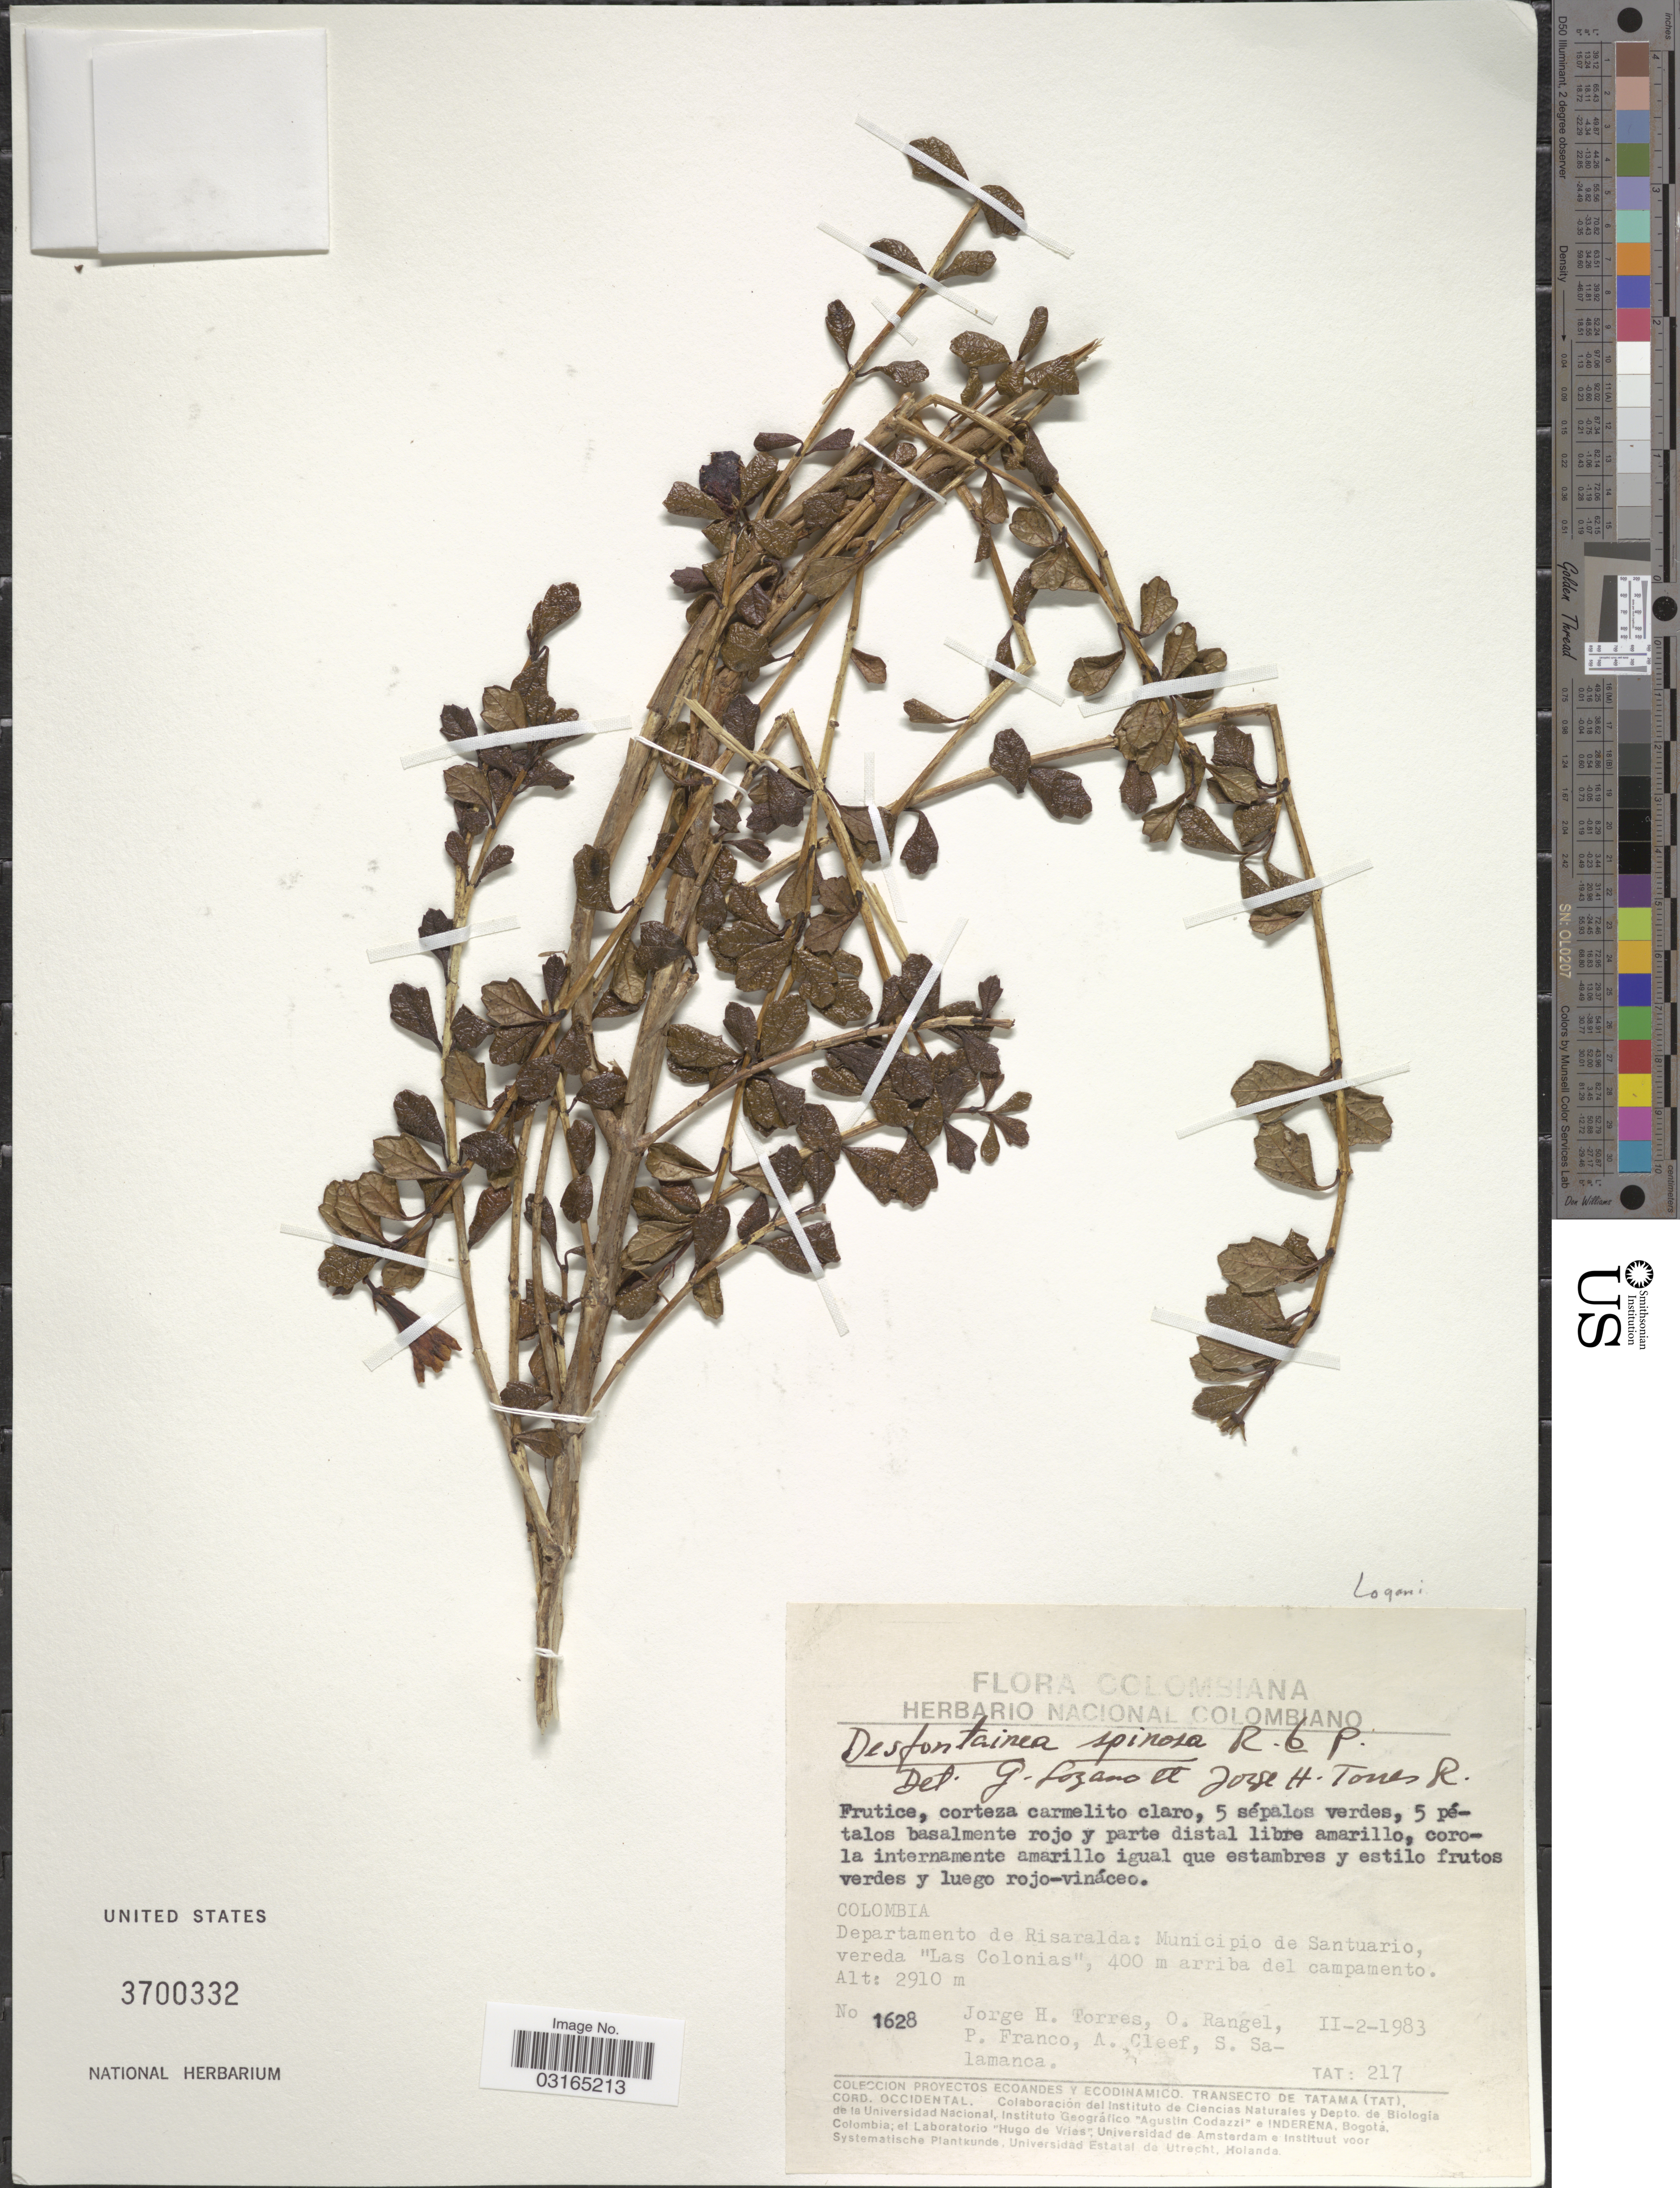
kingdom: Plantae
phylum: Tracheophyta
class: Magnoliopsida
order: Bruniales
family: Columelliaceae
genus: Desfontainia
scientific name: Desfontainia spinosa var. spinosa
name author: Ruiz & Pav.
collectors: J. H. Torres, O. Rangel, P. Franco, A. M. Cleef & S. Salamanca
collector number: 1628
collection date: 1983-02-02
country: Colombia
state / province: Risaralda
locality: Departamento de Risaralda: Municipio de Santuario, vereda "Las Colonias", 400 m arriba del campamento.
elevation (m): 2910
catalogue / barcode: US 3700332